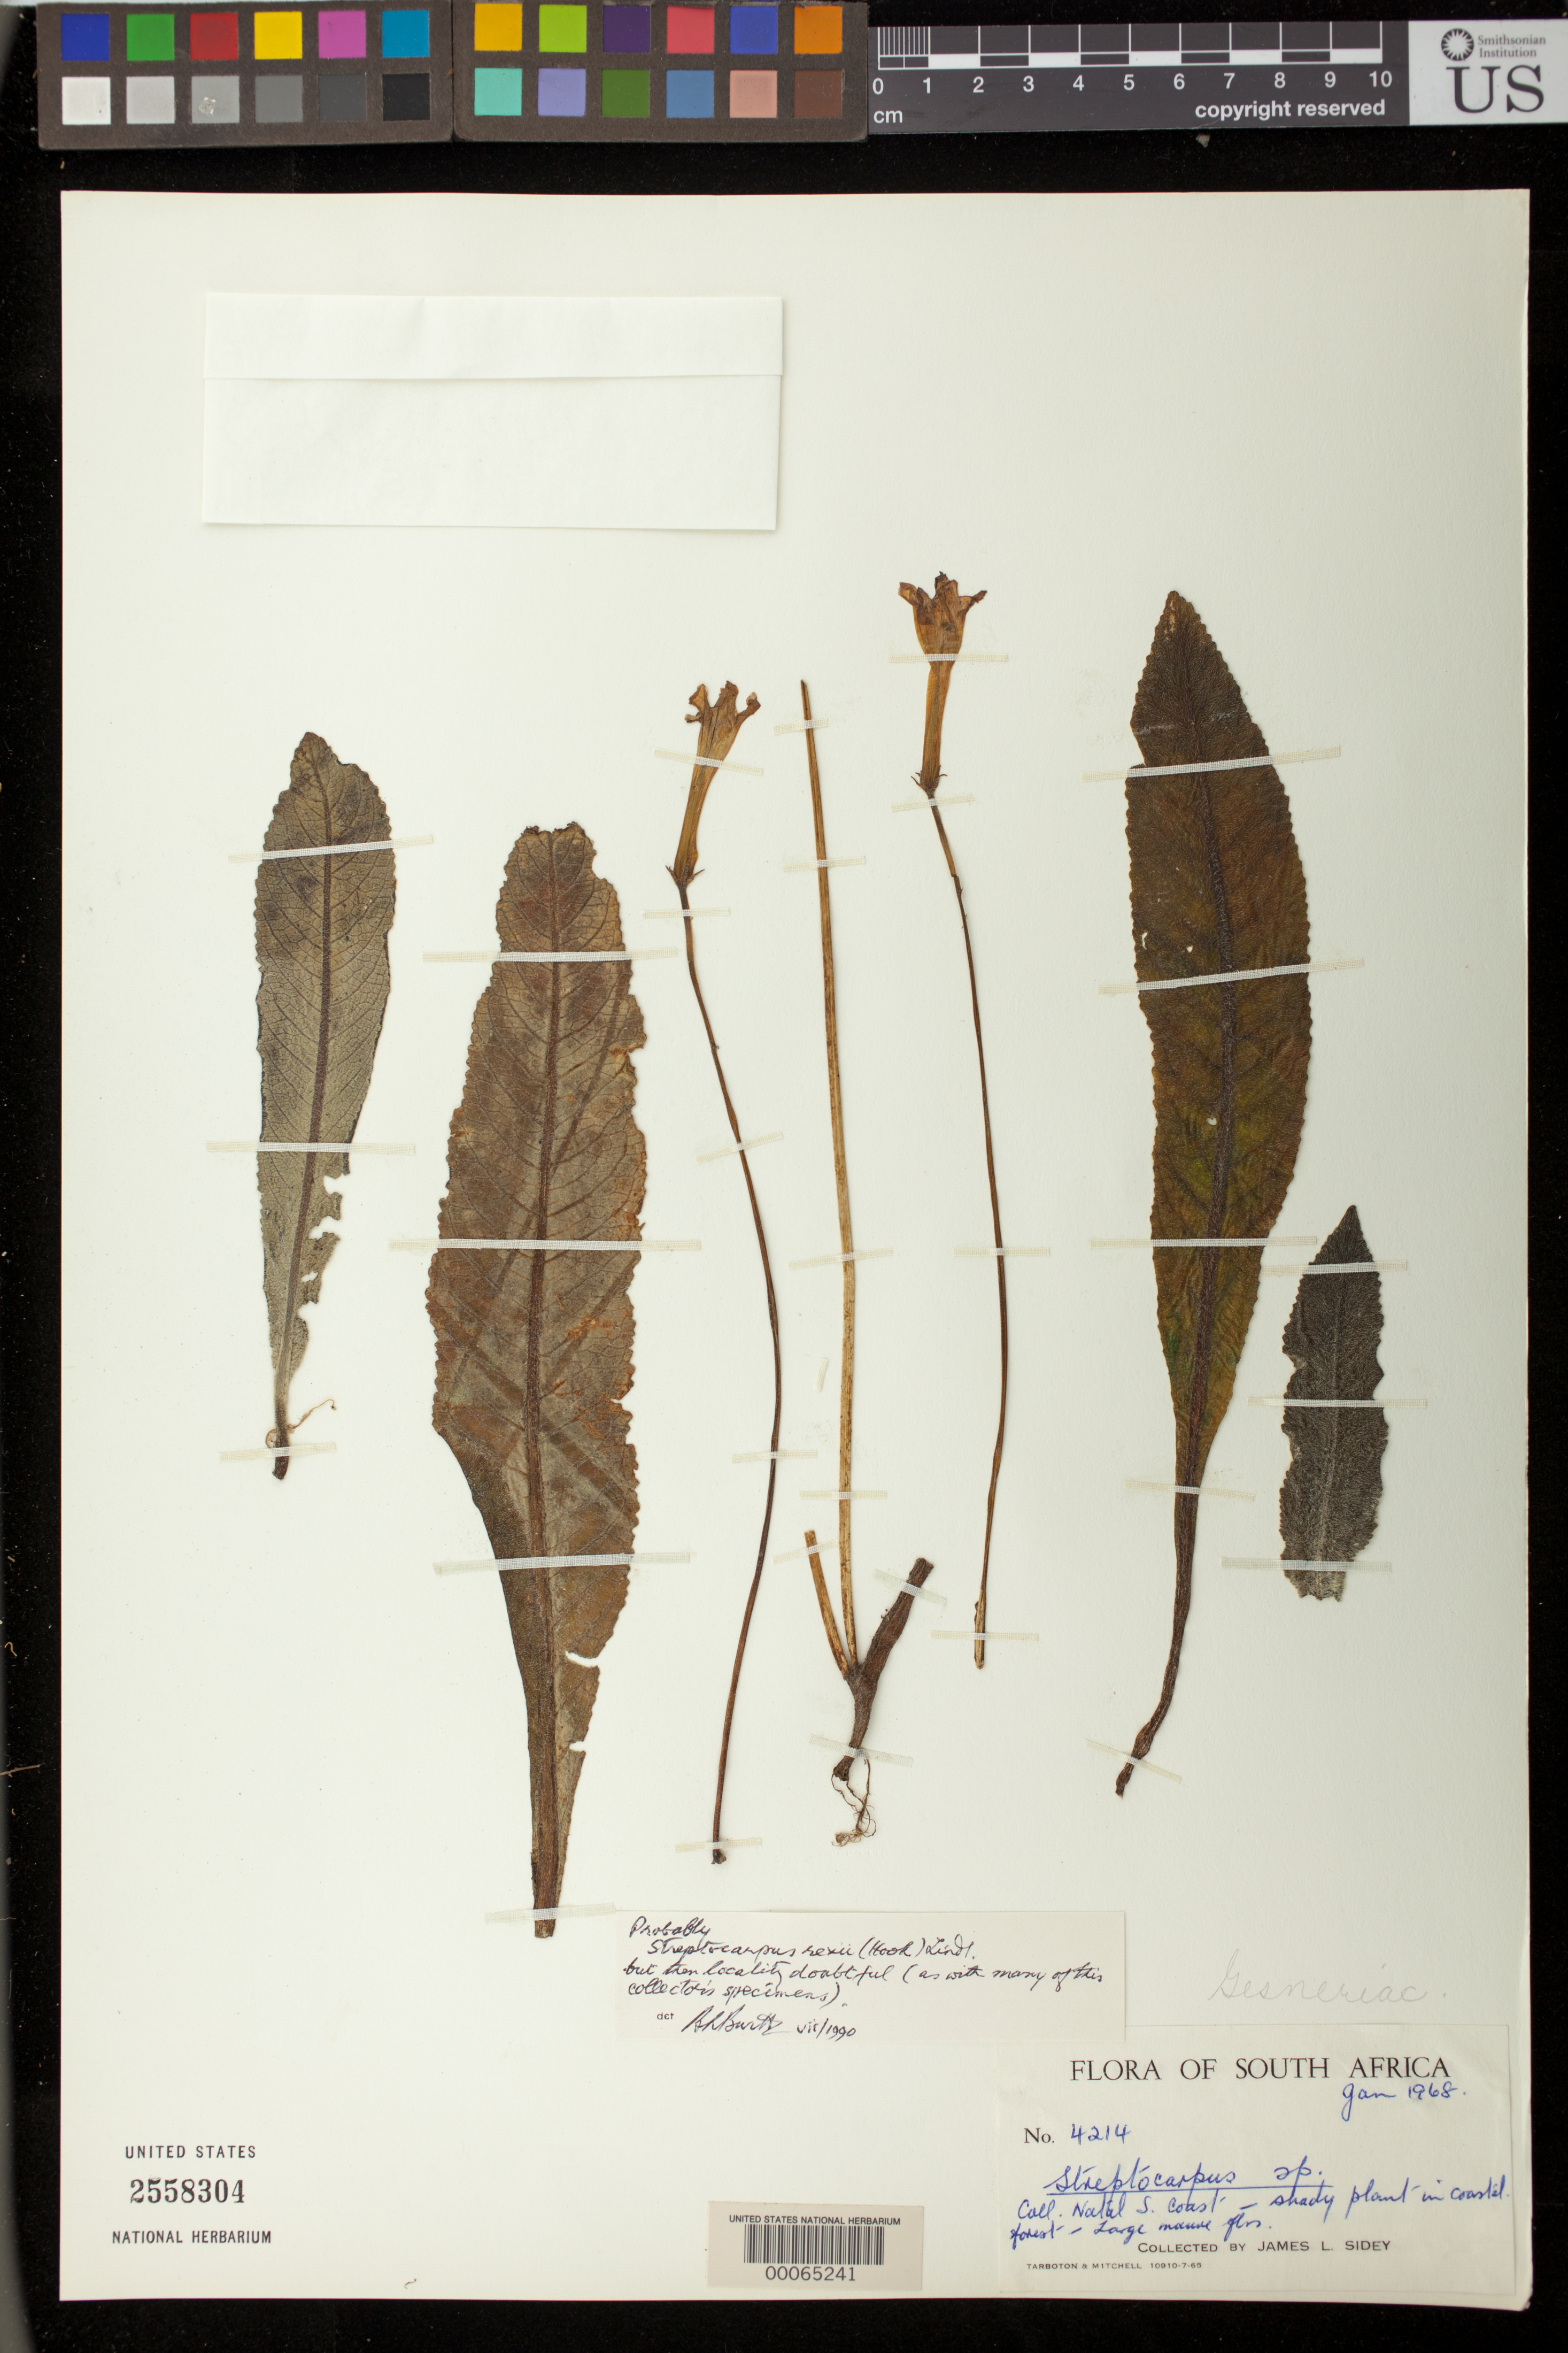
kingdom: Plantae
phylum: Tracheophyta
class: Magnoliopsida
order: Lamiales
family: Gesneriaceae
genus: Streptocarpus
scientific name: Streptocarpus rexii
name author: Lindl.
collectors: J. L. Sidey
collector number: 4214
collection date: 1968-01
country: South Africa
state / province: KwaZulu-Natal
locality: Natal S. Coast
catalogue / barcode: US 2558304